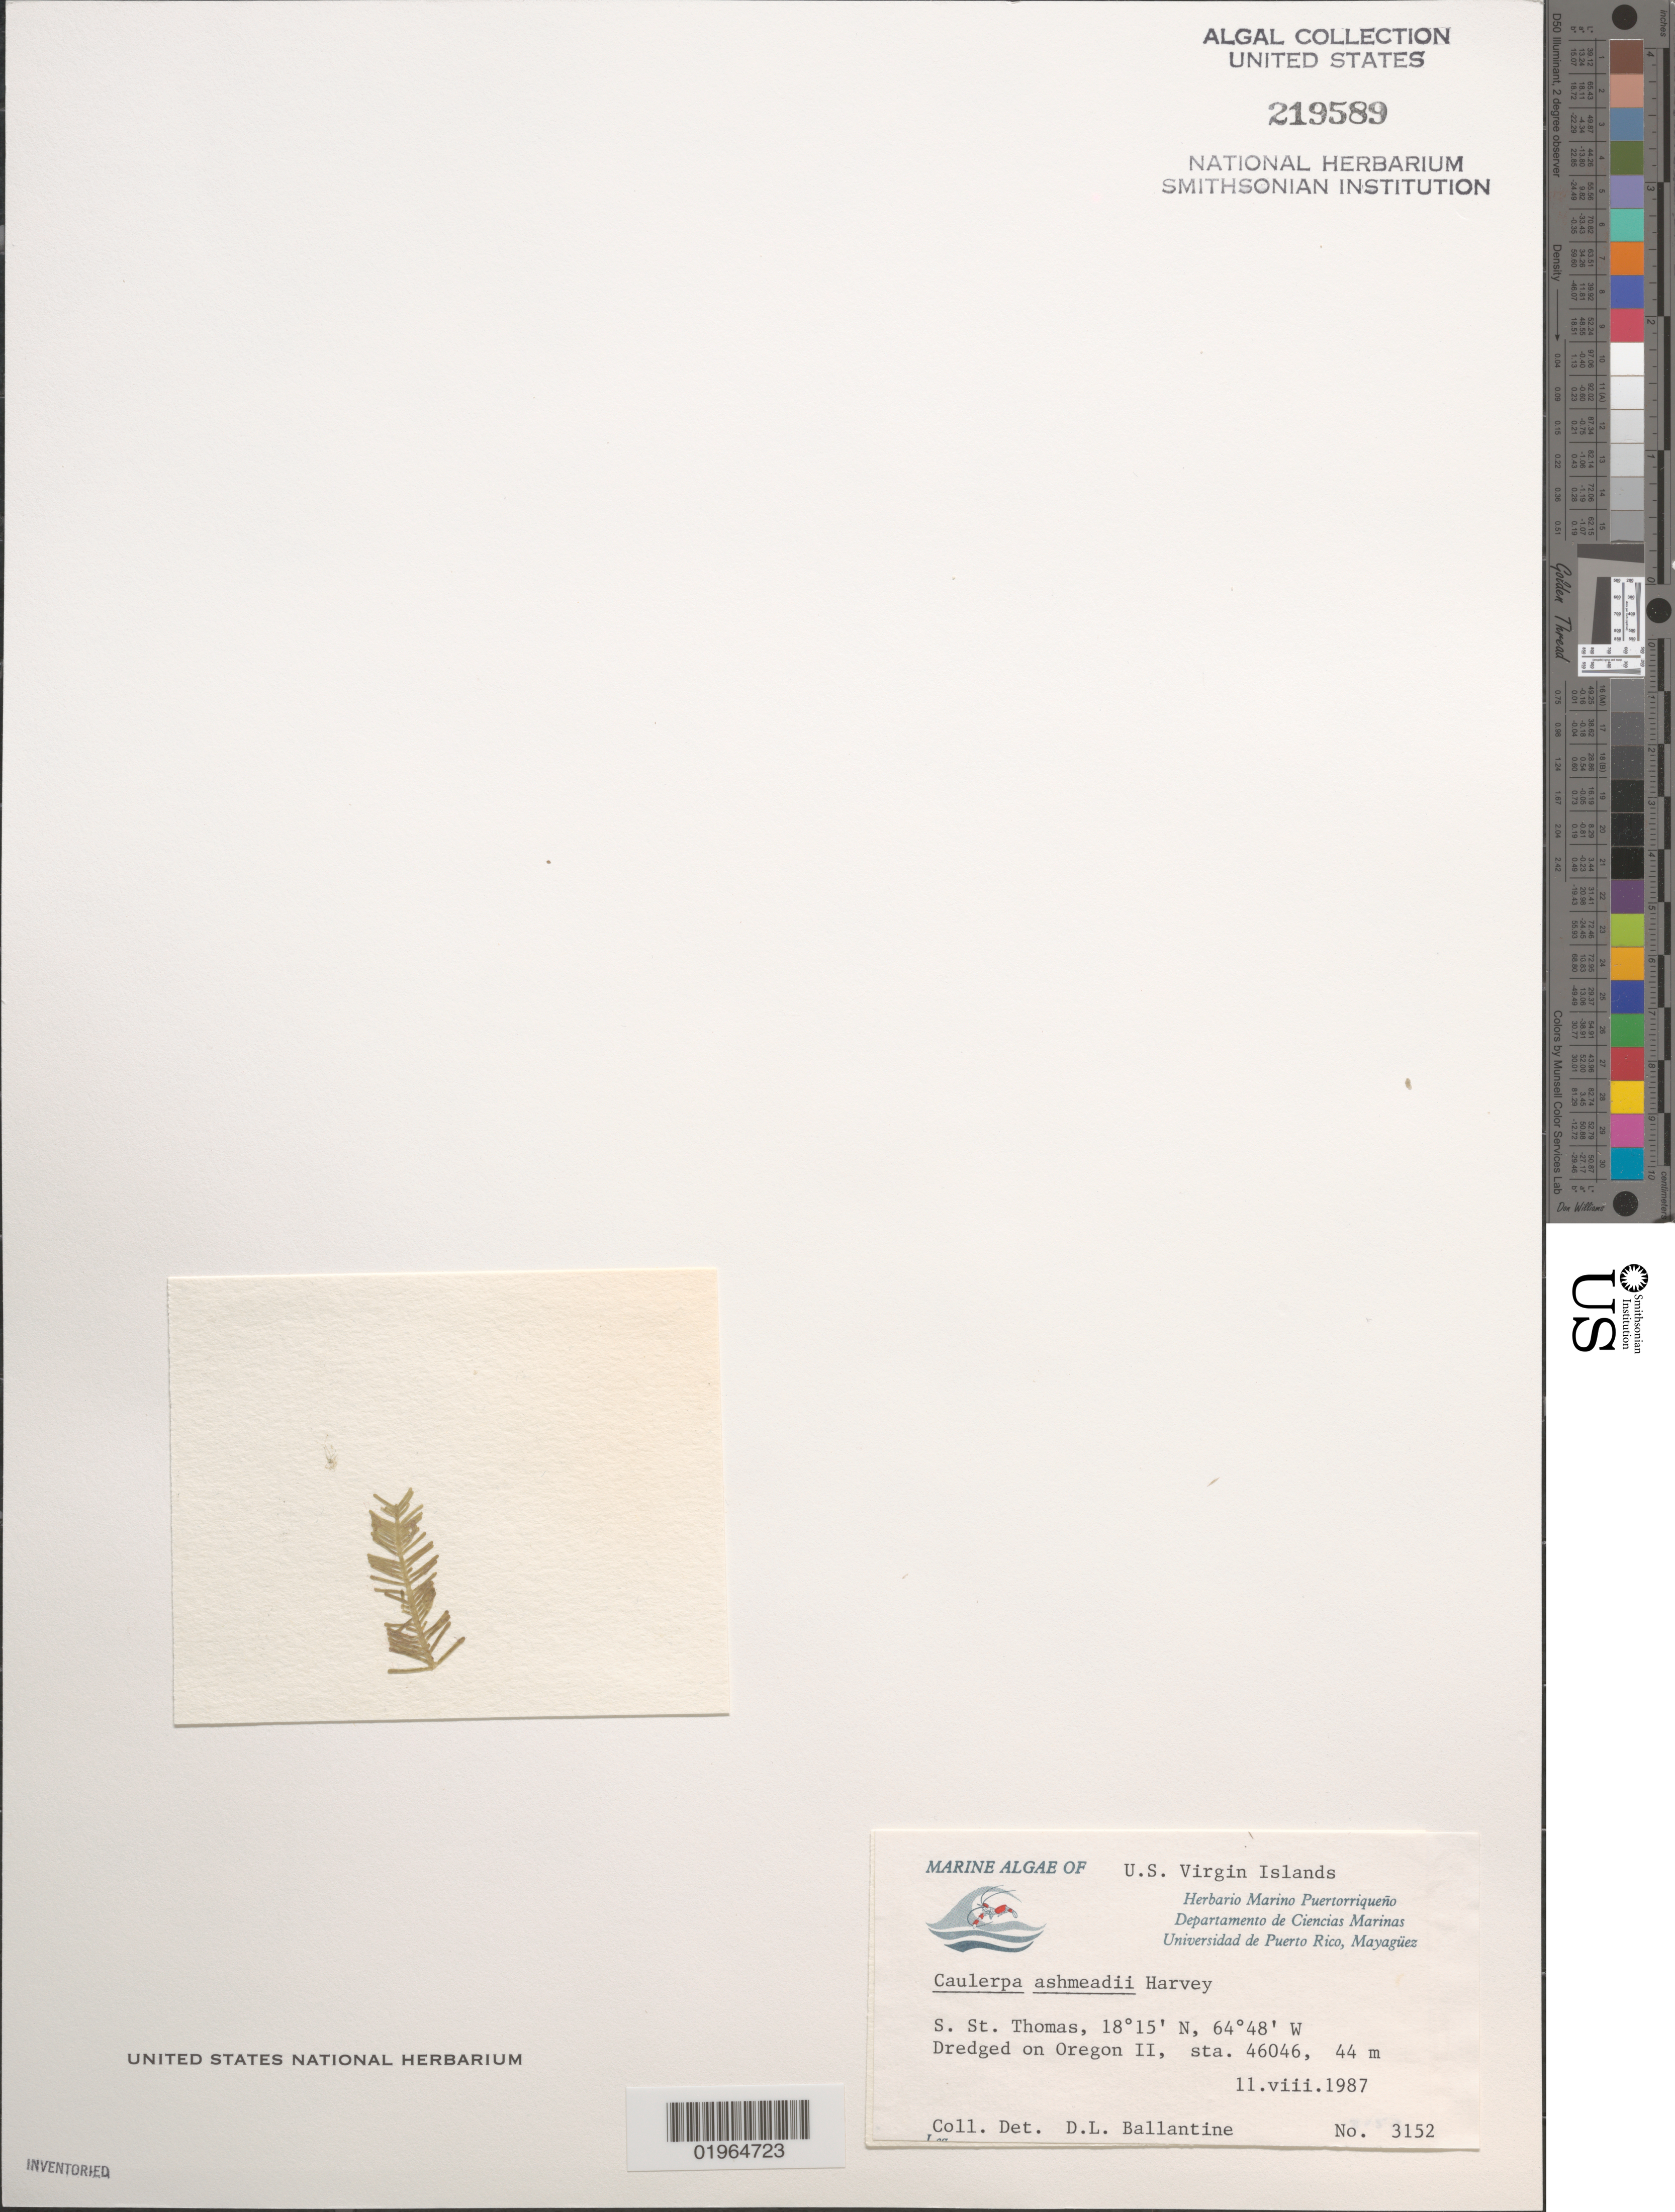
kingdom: Plantae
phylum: Chlorophyta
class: Ulvophyceae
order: Bryopsidales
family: Caulerpaceae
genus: Caulerpa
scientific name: Caulerpa ashmeadii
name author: Harv.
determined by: Ballantine, D. L.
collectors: D.L. Ballantine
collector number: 3152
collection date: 1987-08-11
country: U.S. Virgin Islands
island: St. Thomas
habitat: Dredged on Oregon II, sta 46046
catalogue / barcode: US 219589